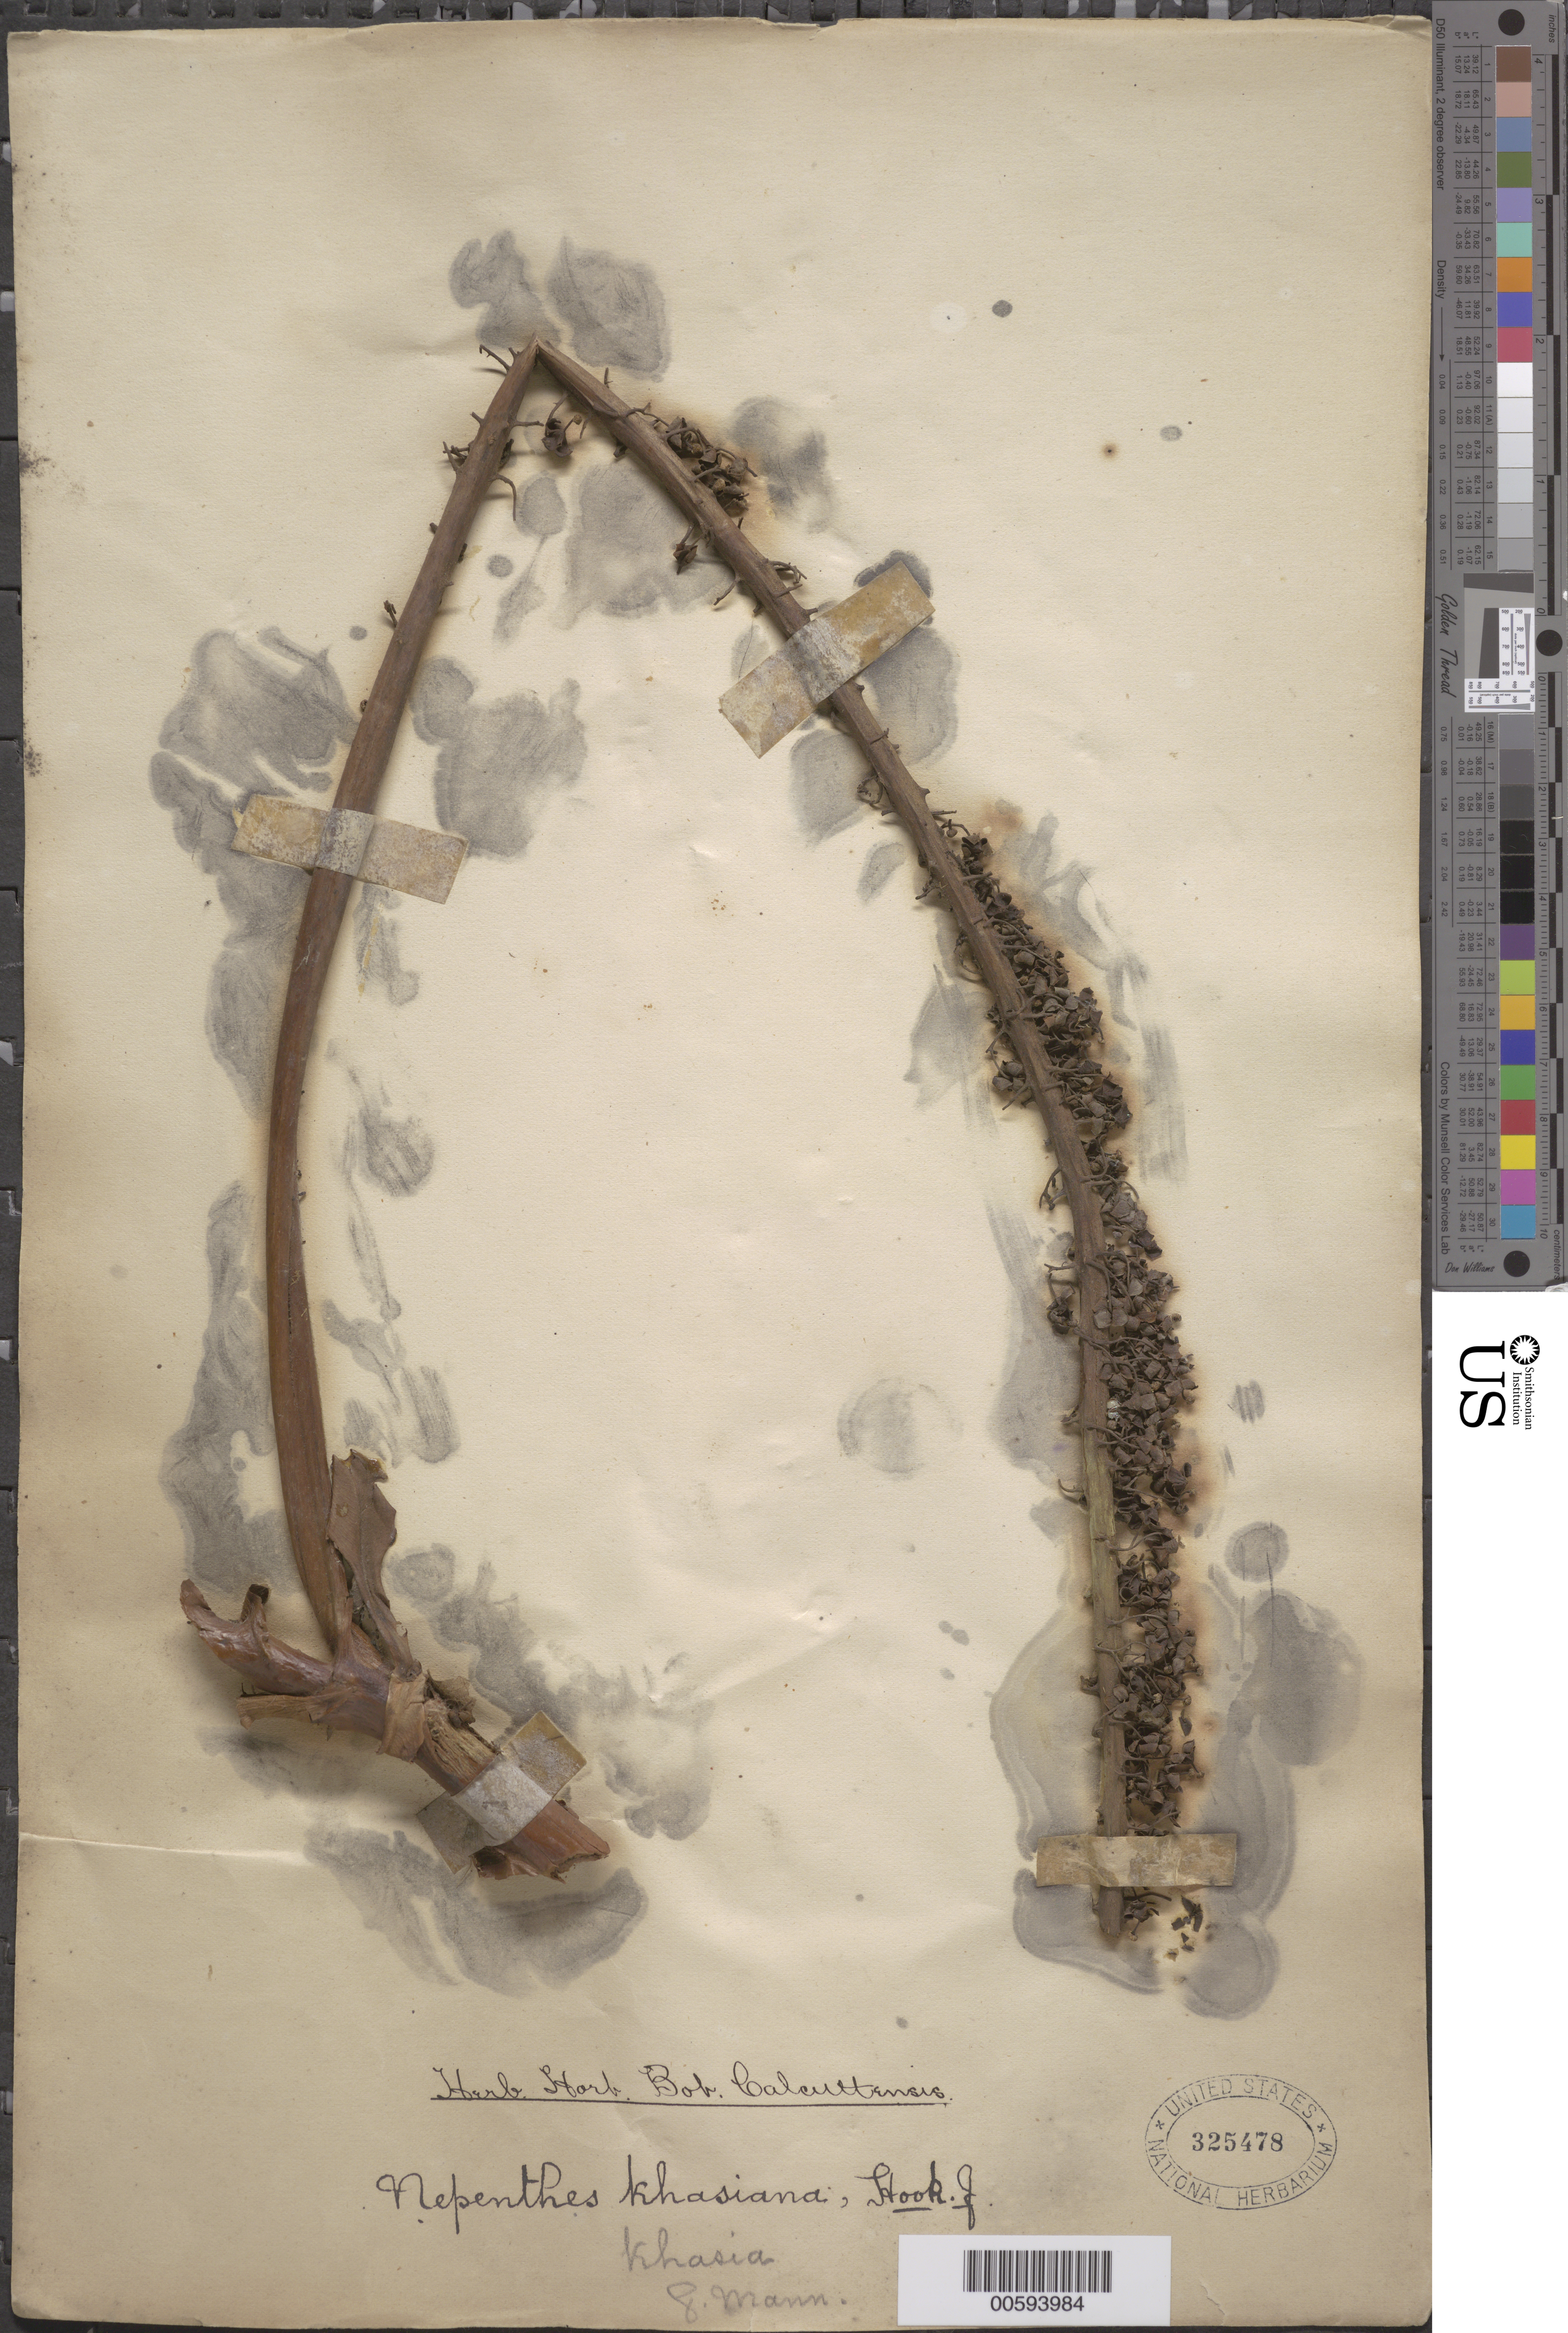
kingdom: Plantae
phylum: Tracheophyta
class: Magnoliopsida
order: Caryophyllales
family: Nepenthaceae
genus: Nepenthes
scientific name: Nepenthes khasiana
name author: Hook. f.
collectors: G. Mann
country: India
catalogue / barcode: US 325478